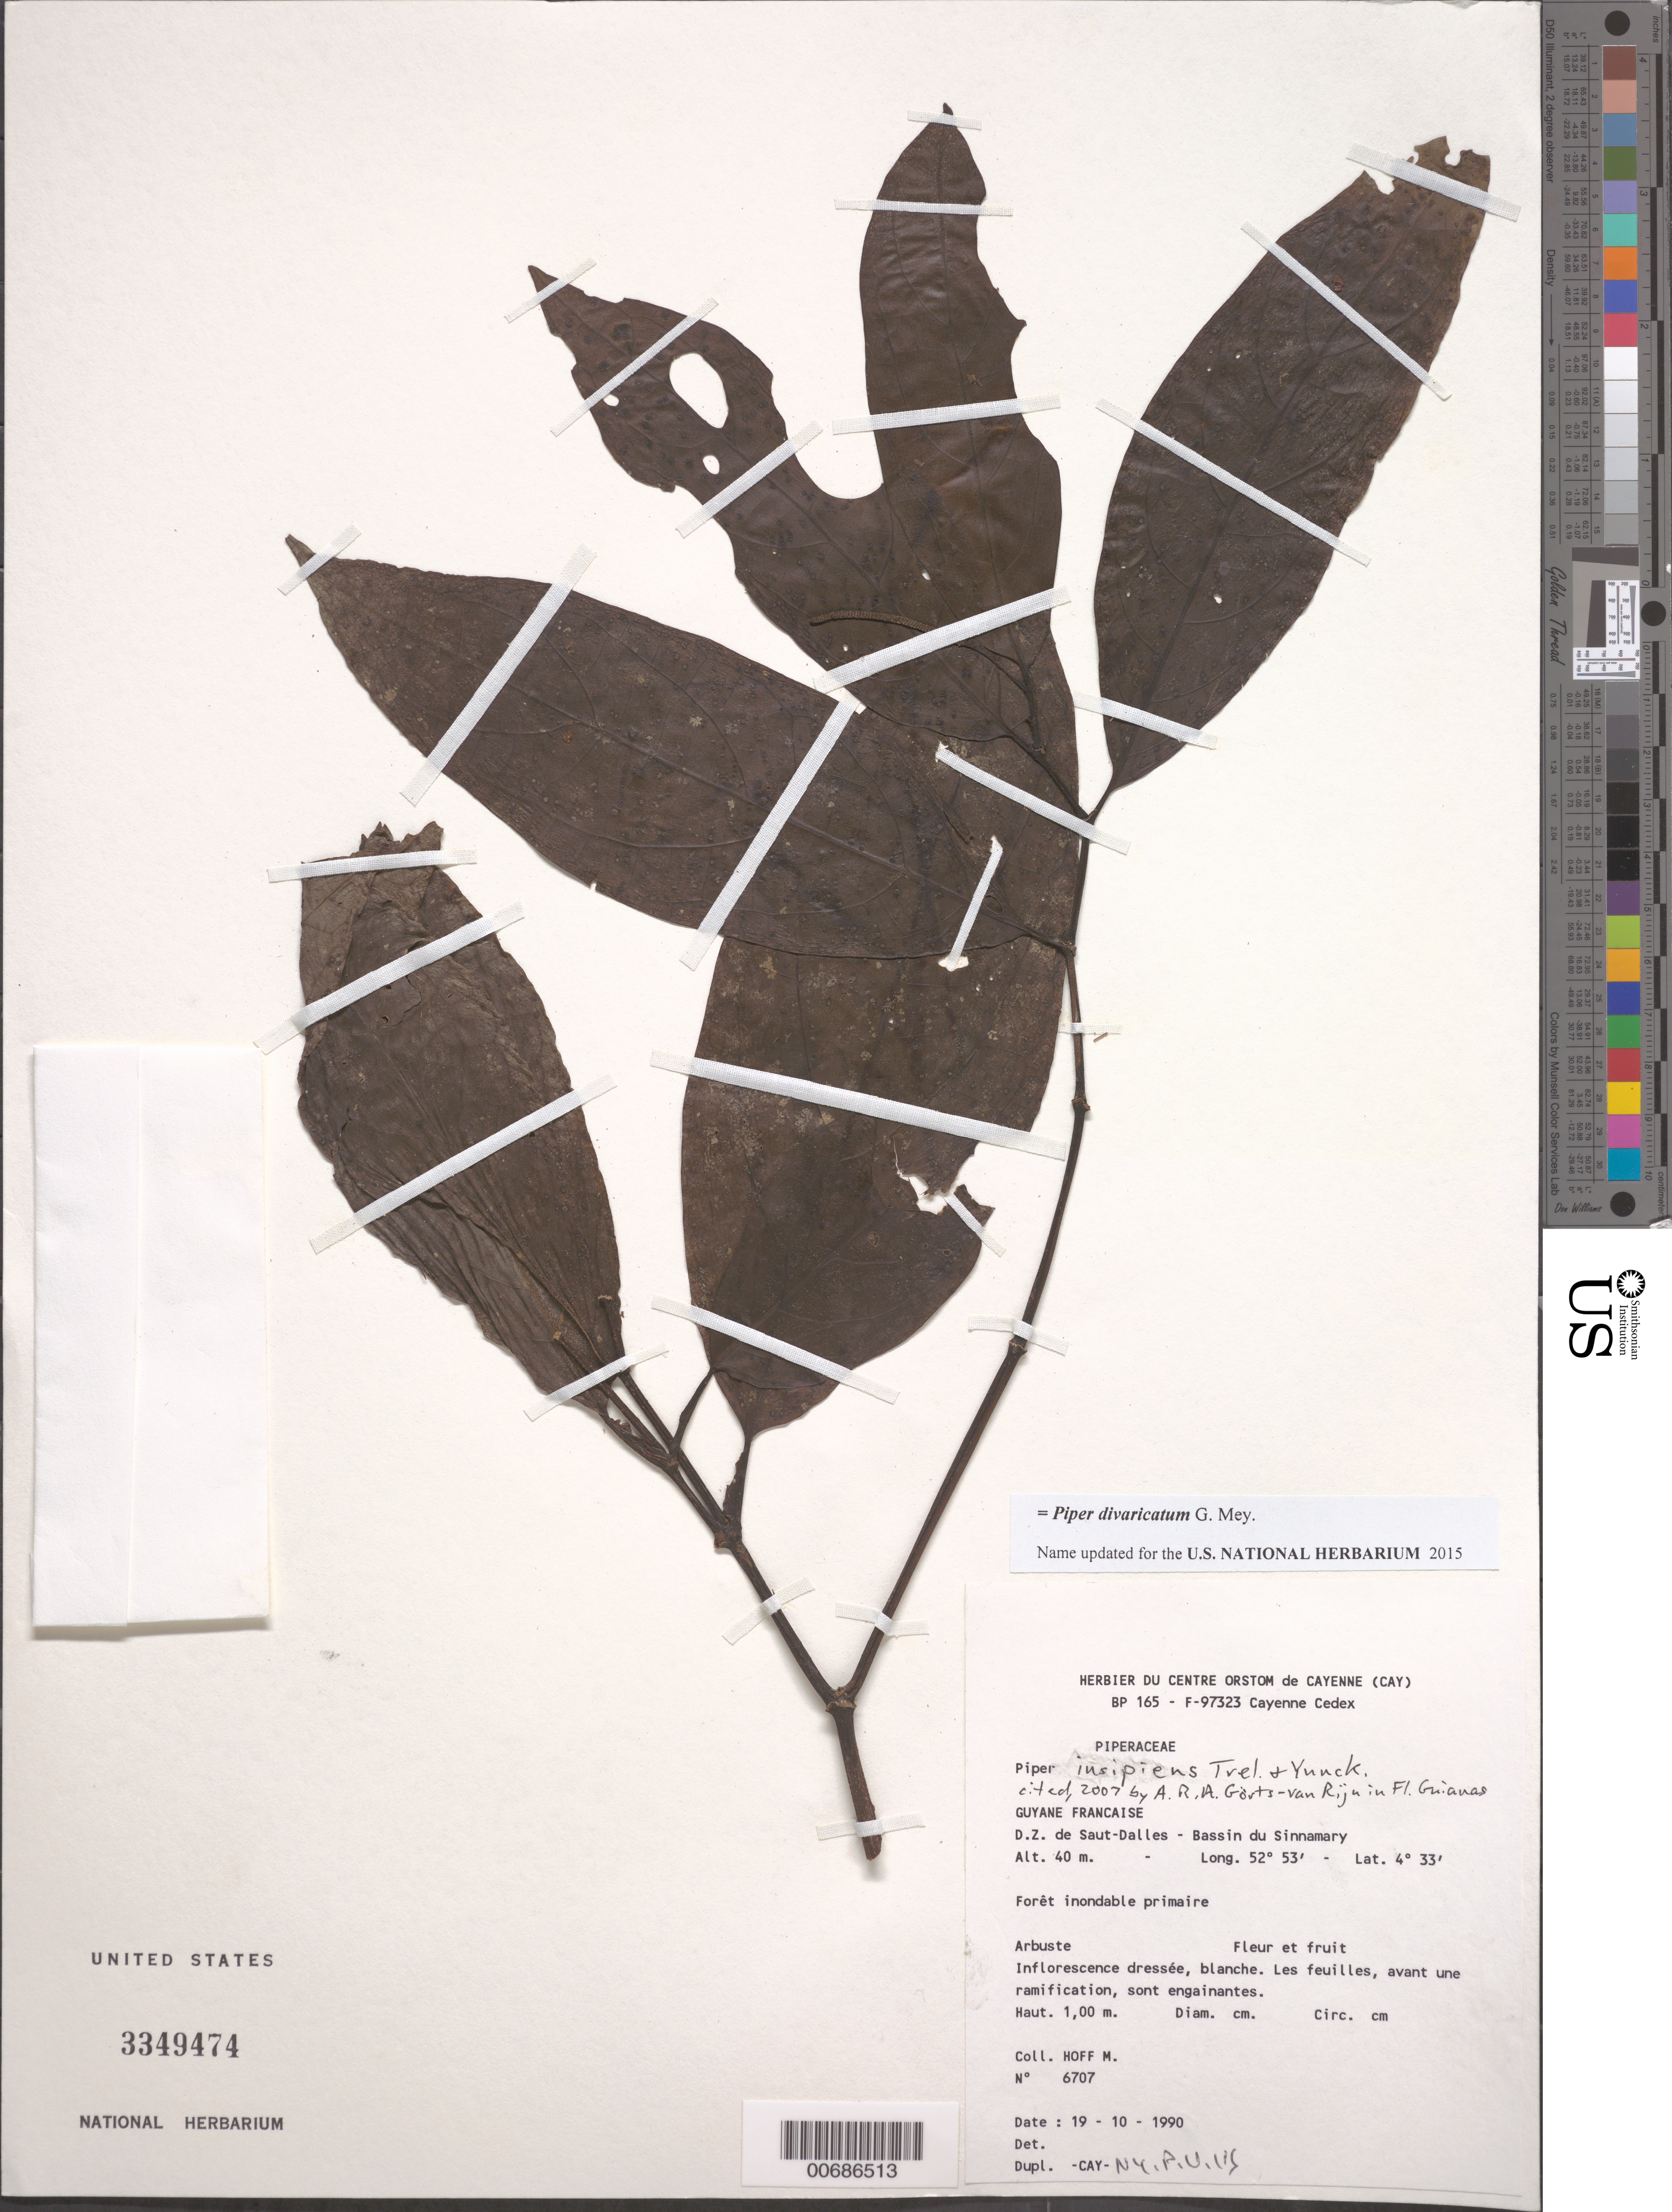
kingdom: Plantae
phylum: Tracheophyta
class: Magnoliopsida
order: Piperales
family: Piperaceae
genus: Piper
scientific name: Piper sp.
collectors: M. Hoff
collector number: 6707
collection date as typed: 19-Oct-90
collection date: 1990-10-19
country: French Guiana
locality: Saut-Dalles, D.Z., Bassin du Sinnamary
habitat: Inudated primary forest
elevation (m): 40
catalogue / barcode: US 3349474